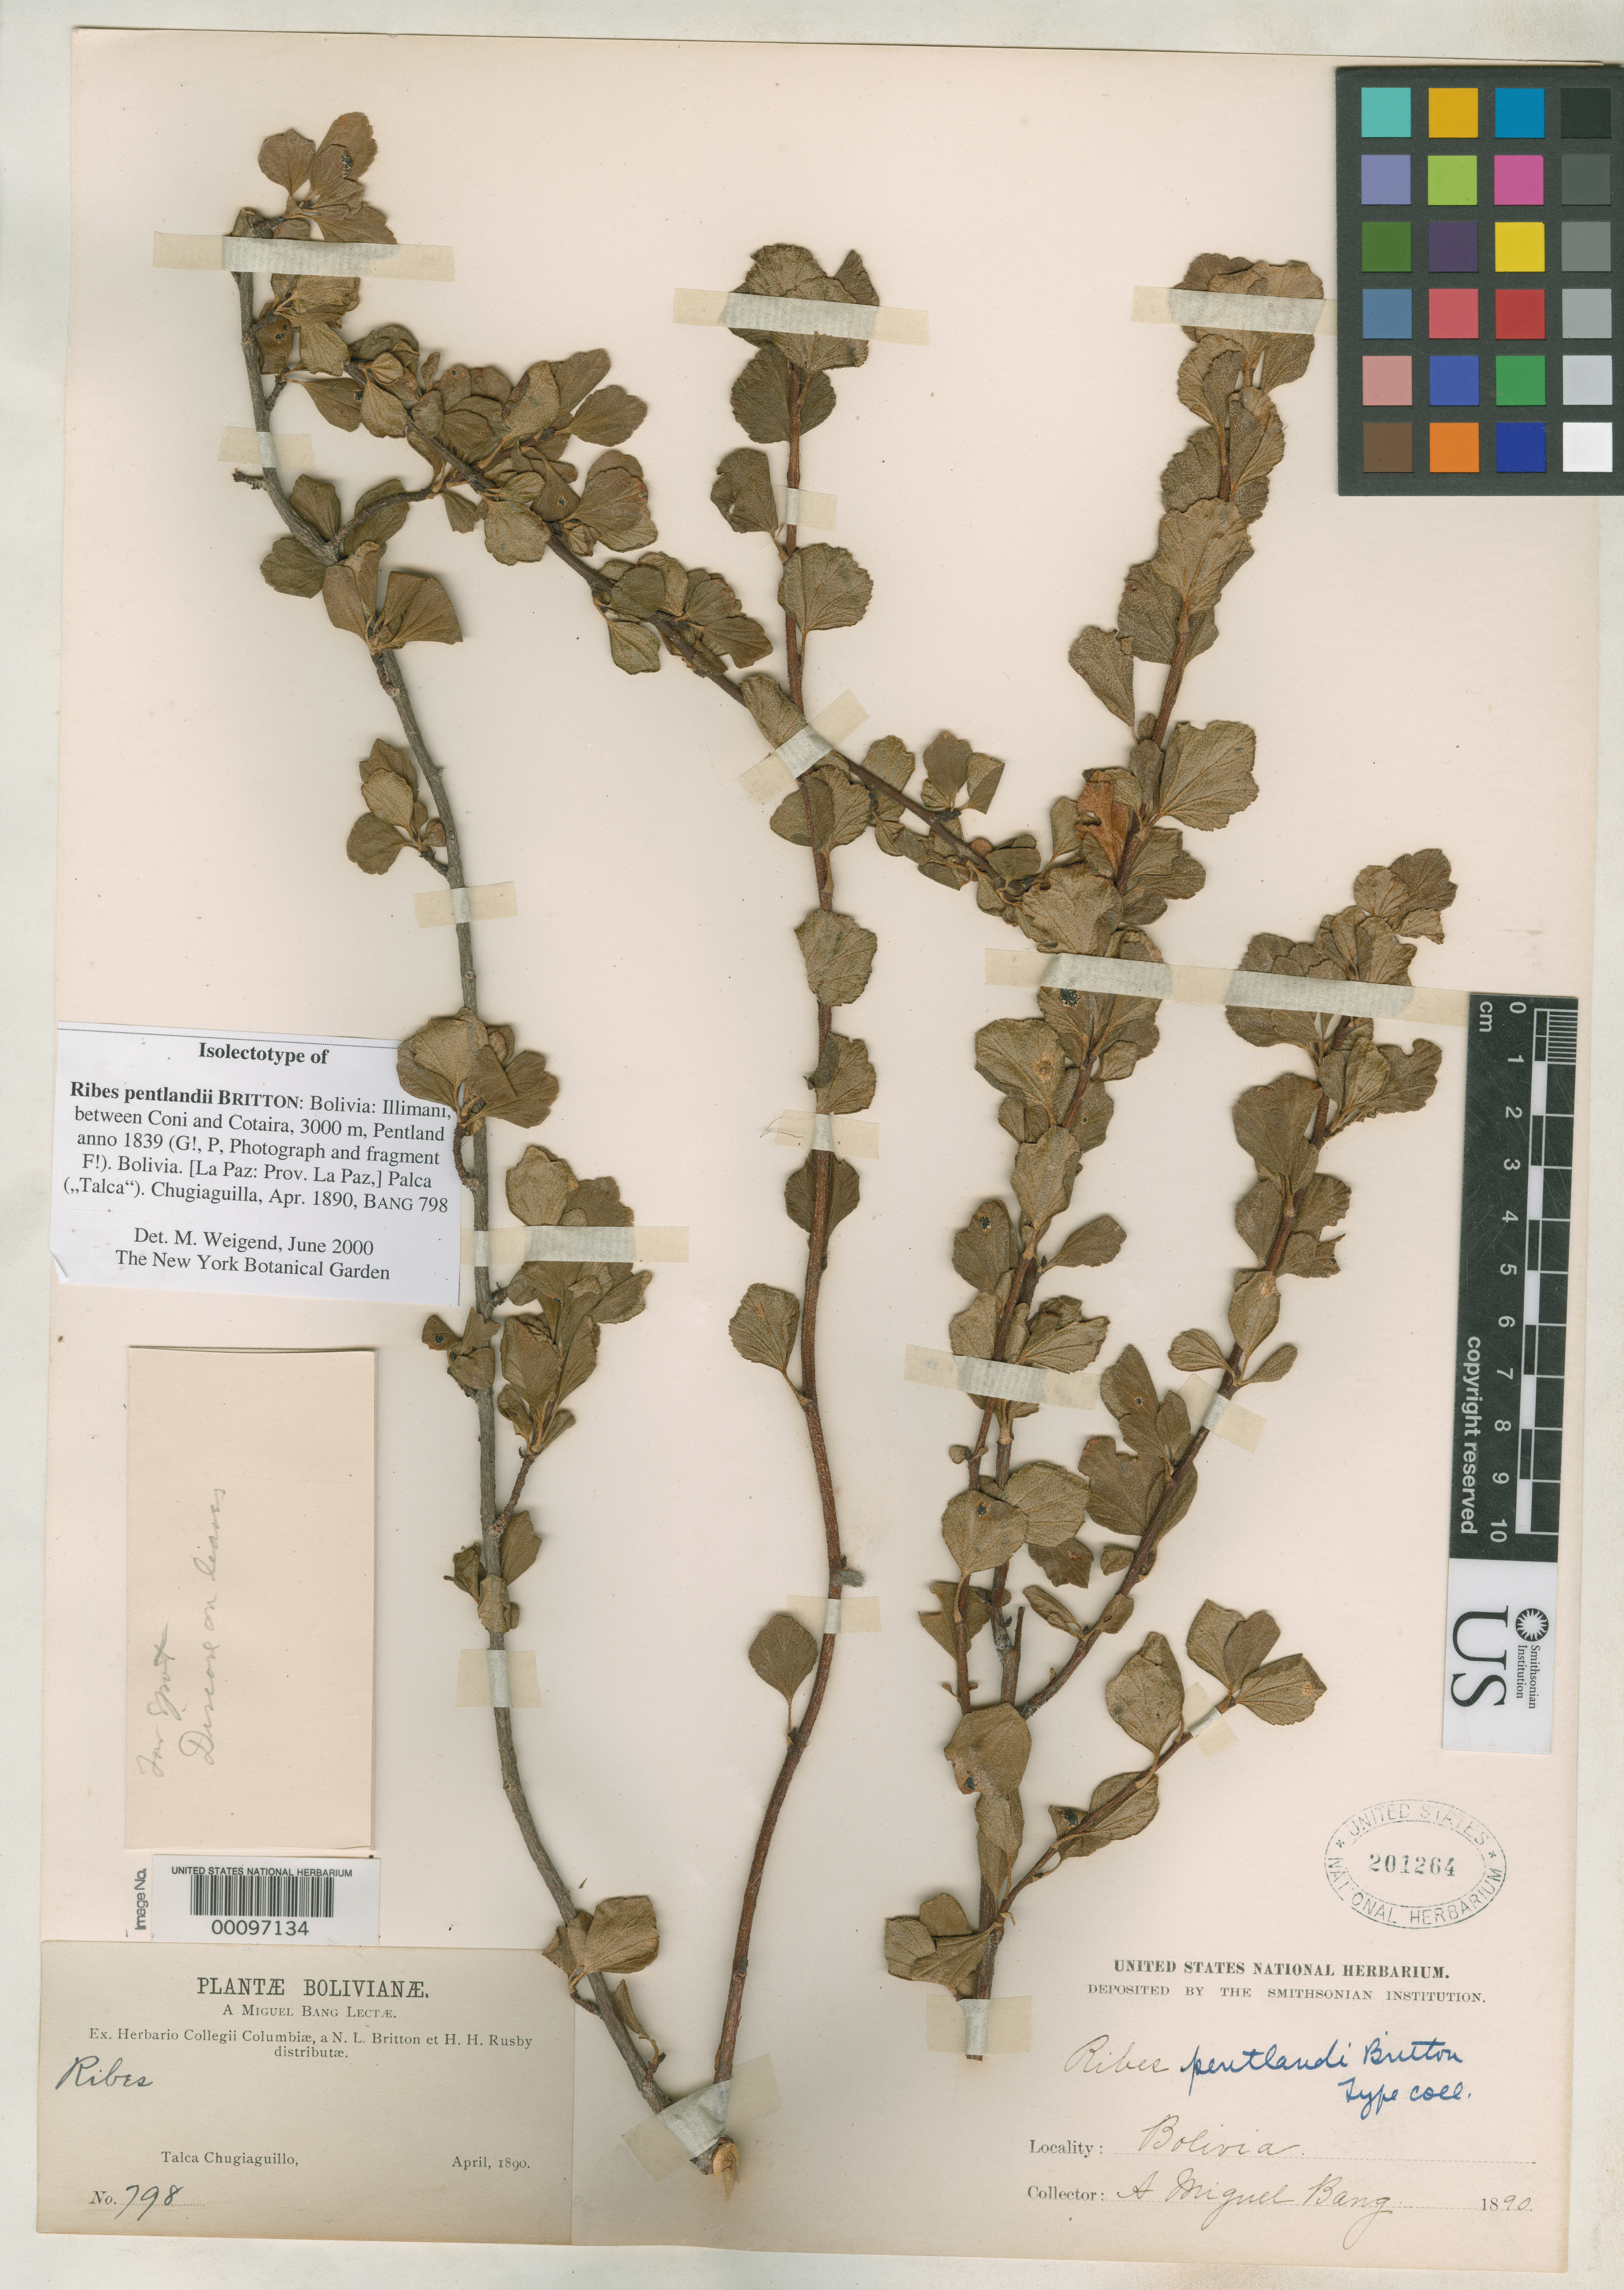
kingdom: Plantae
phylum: Tracheophyta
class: Magnoliopsida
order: Saxifragales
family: Grossulariaceae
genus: Ribes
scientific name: Ribes pentlandii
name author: Britton ex Rusby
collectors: M. Bang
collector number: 798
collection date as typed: Apr 1890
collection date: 1890-04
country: Bolivia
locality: Talca Chugiaguilla.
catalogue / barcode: US 201264